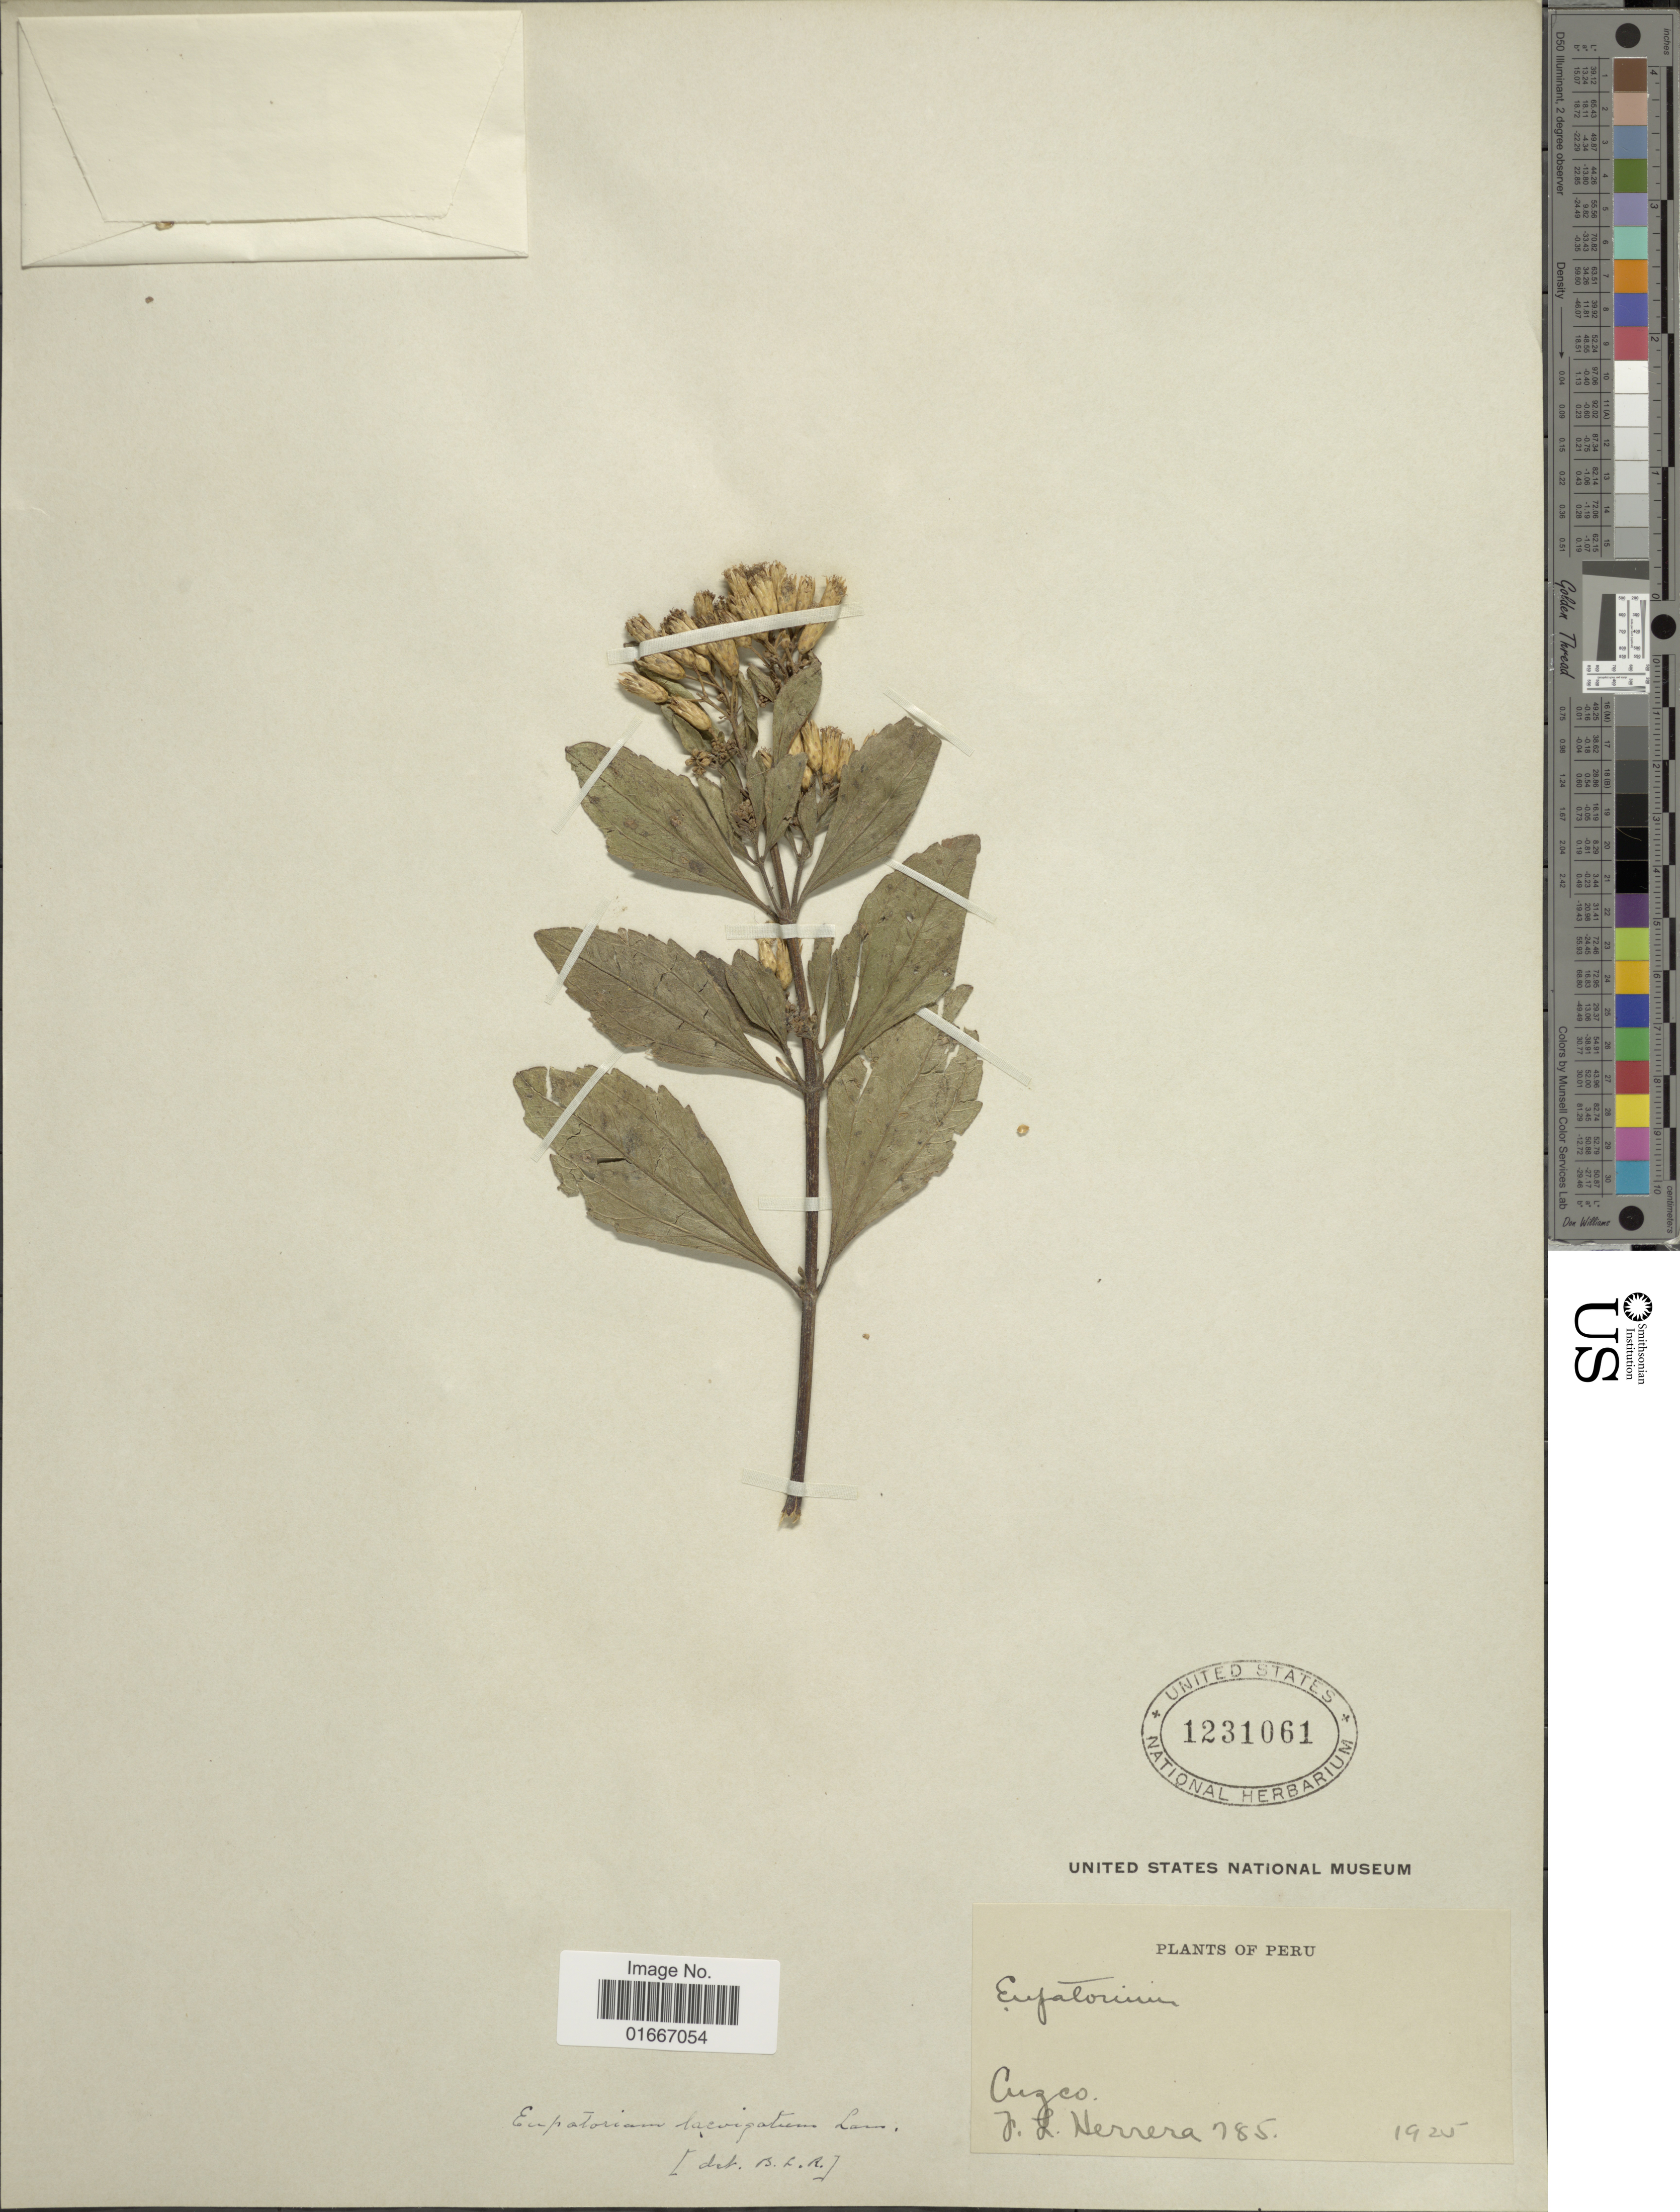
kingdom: Plantae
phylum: Tracheophyta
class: Magnoliopsida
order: Asterales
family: Asteraceae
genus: Chromolaena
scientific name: Chromolaena laevigata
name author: (Lam.) R.M. King & H. Rob.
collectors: J. L. Herrera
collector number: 785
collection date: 1925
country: Peru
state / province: Cusco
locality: Peru. Cuzco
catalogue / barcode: US 1231061